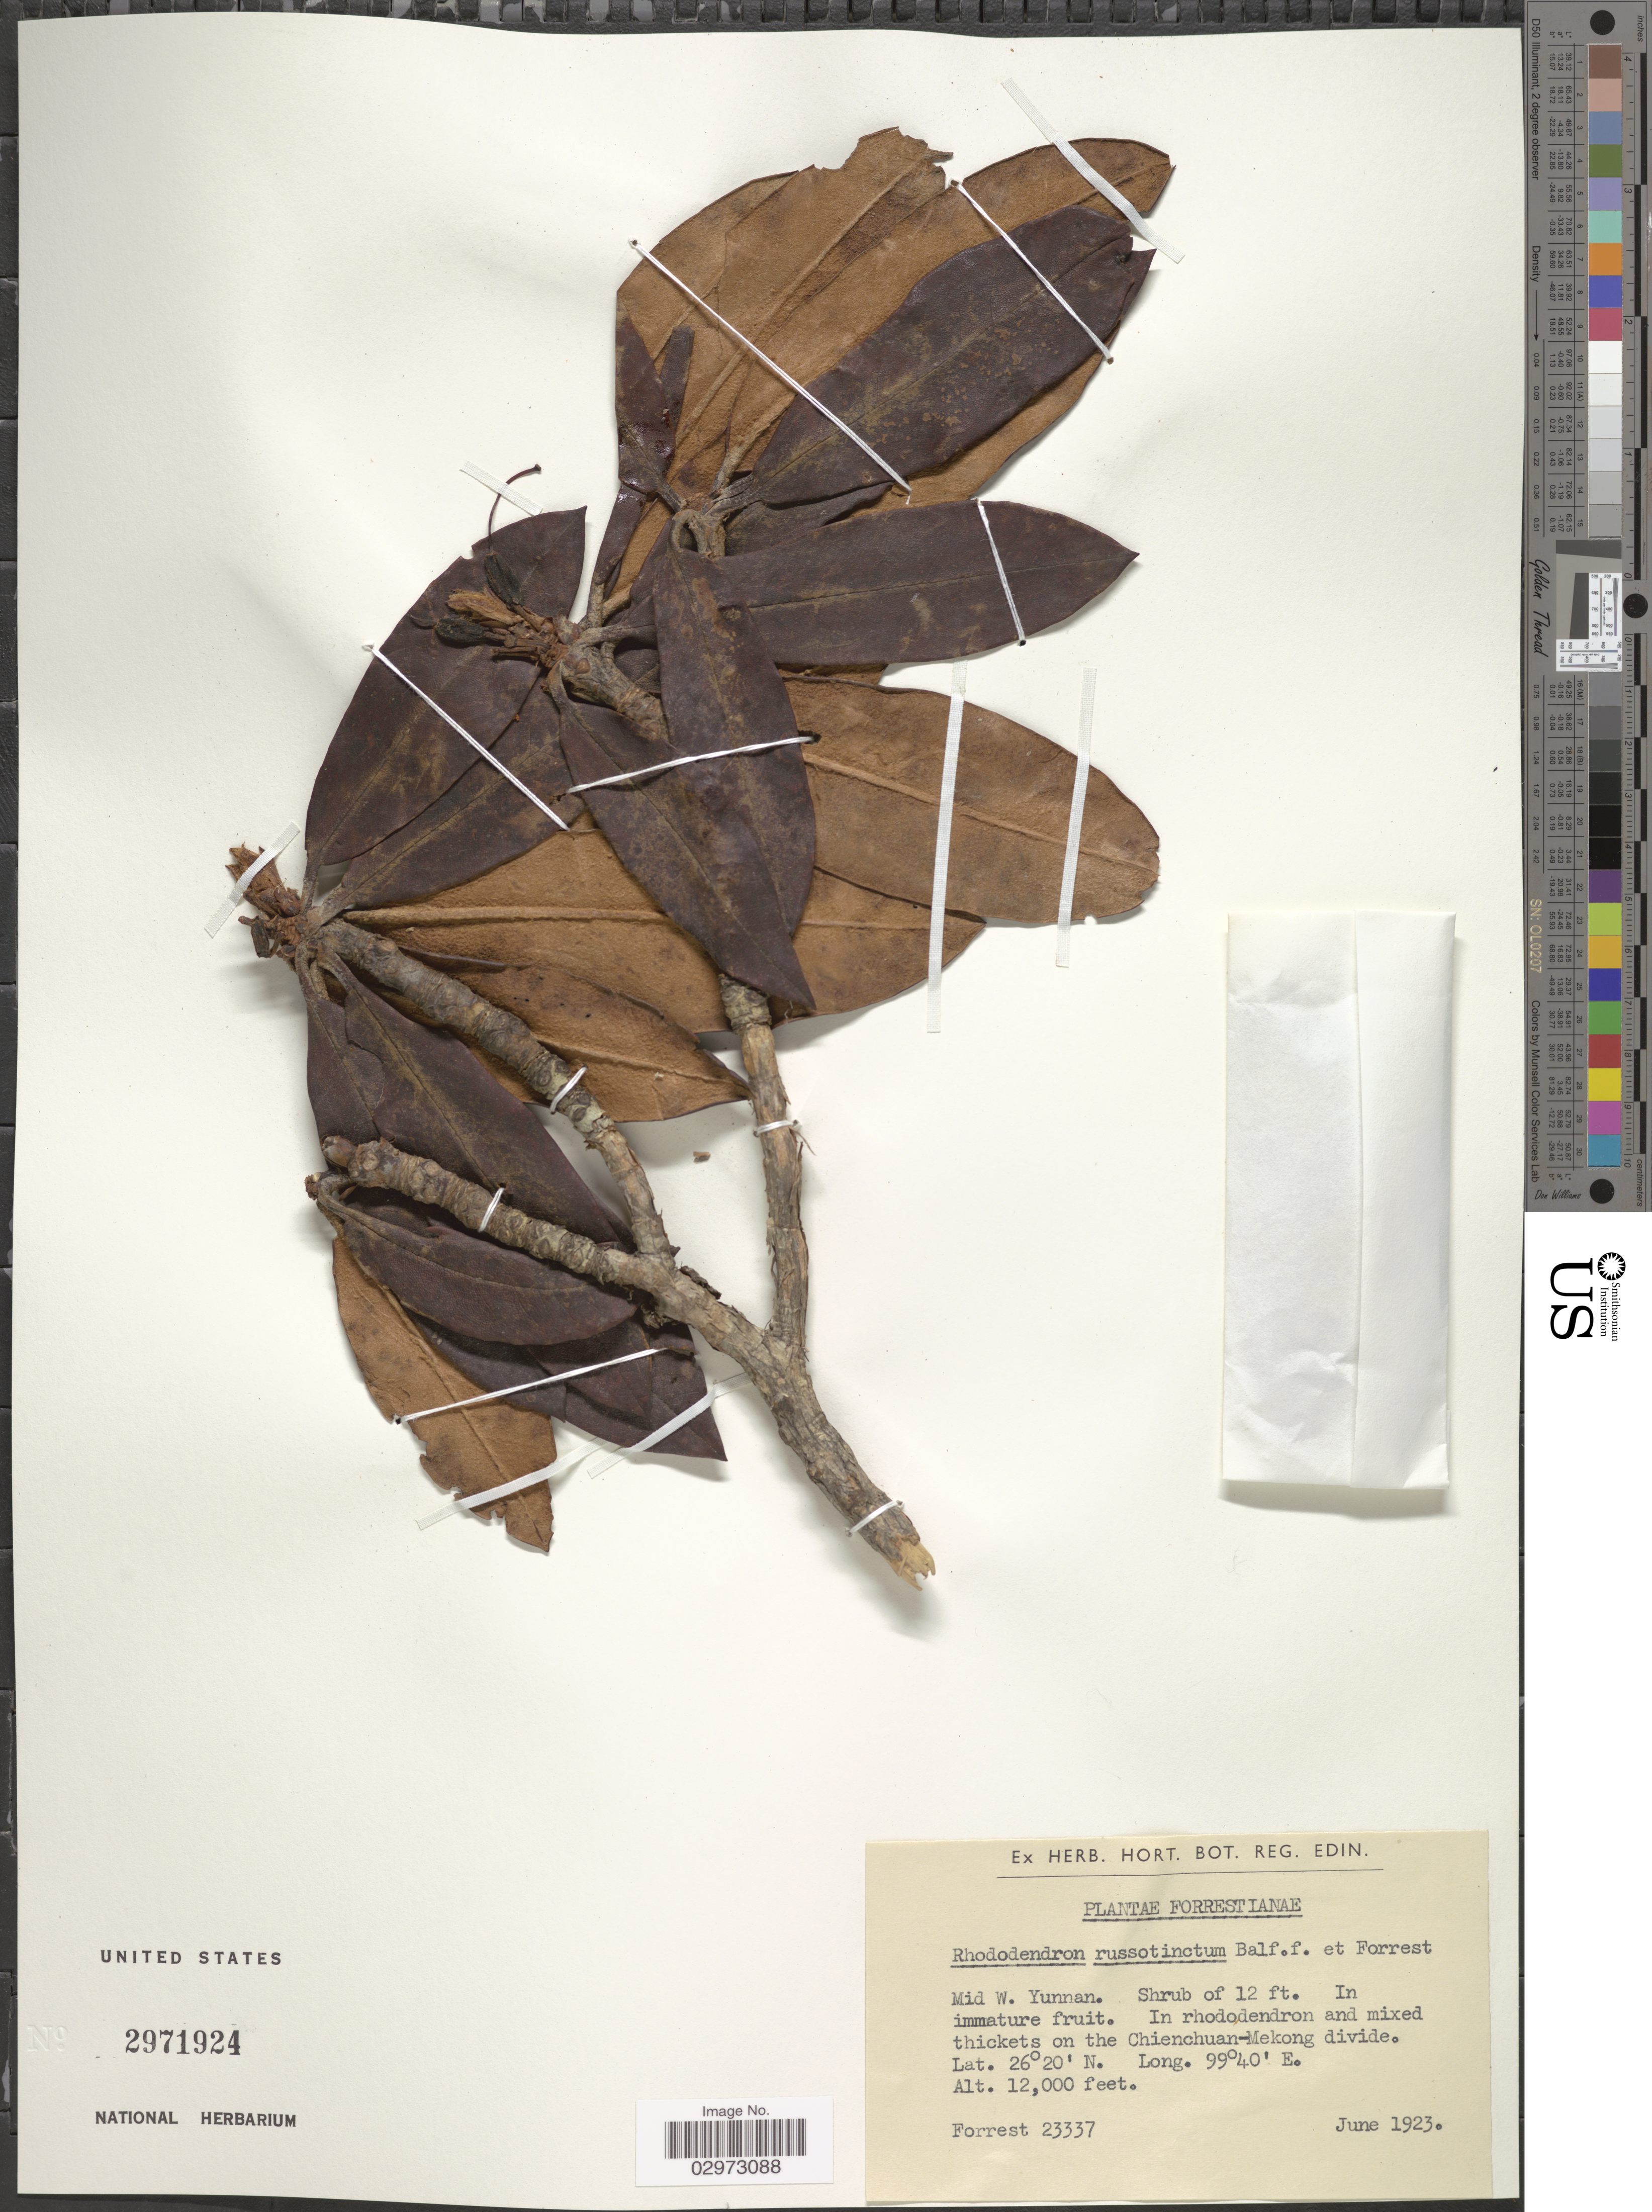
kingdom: Plantae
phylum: Tracheophyta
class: Magnoliopsida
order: Ericales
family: Ericaceae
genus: Rhododendron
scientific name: Rhododendron russotinctum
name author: Balf. f. & Forrest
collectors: -. Forrest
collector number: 23337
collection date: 1923-06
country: China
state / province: Yunnan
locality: Mid W. Yunnan. Thickets on the Chienchuan-Mekong divide.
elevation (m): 3658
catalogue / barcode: US 2971924